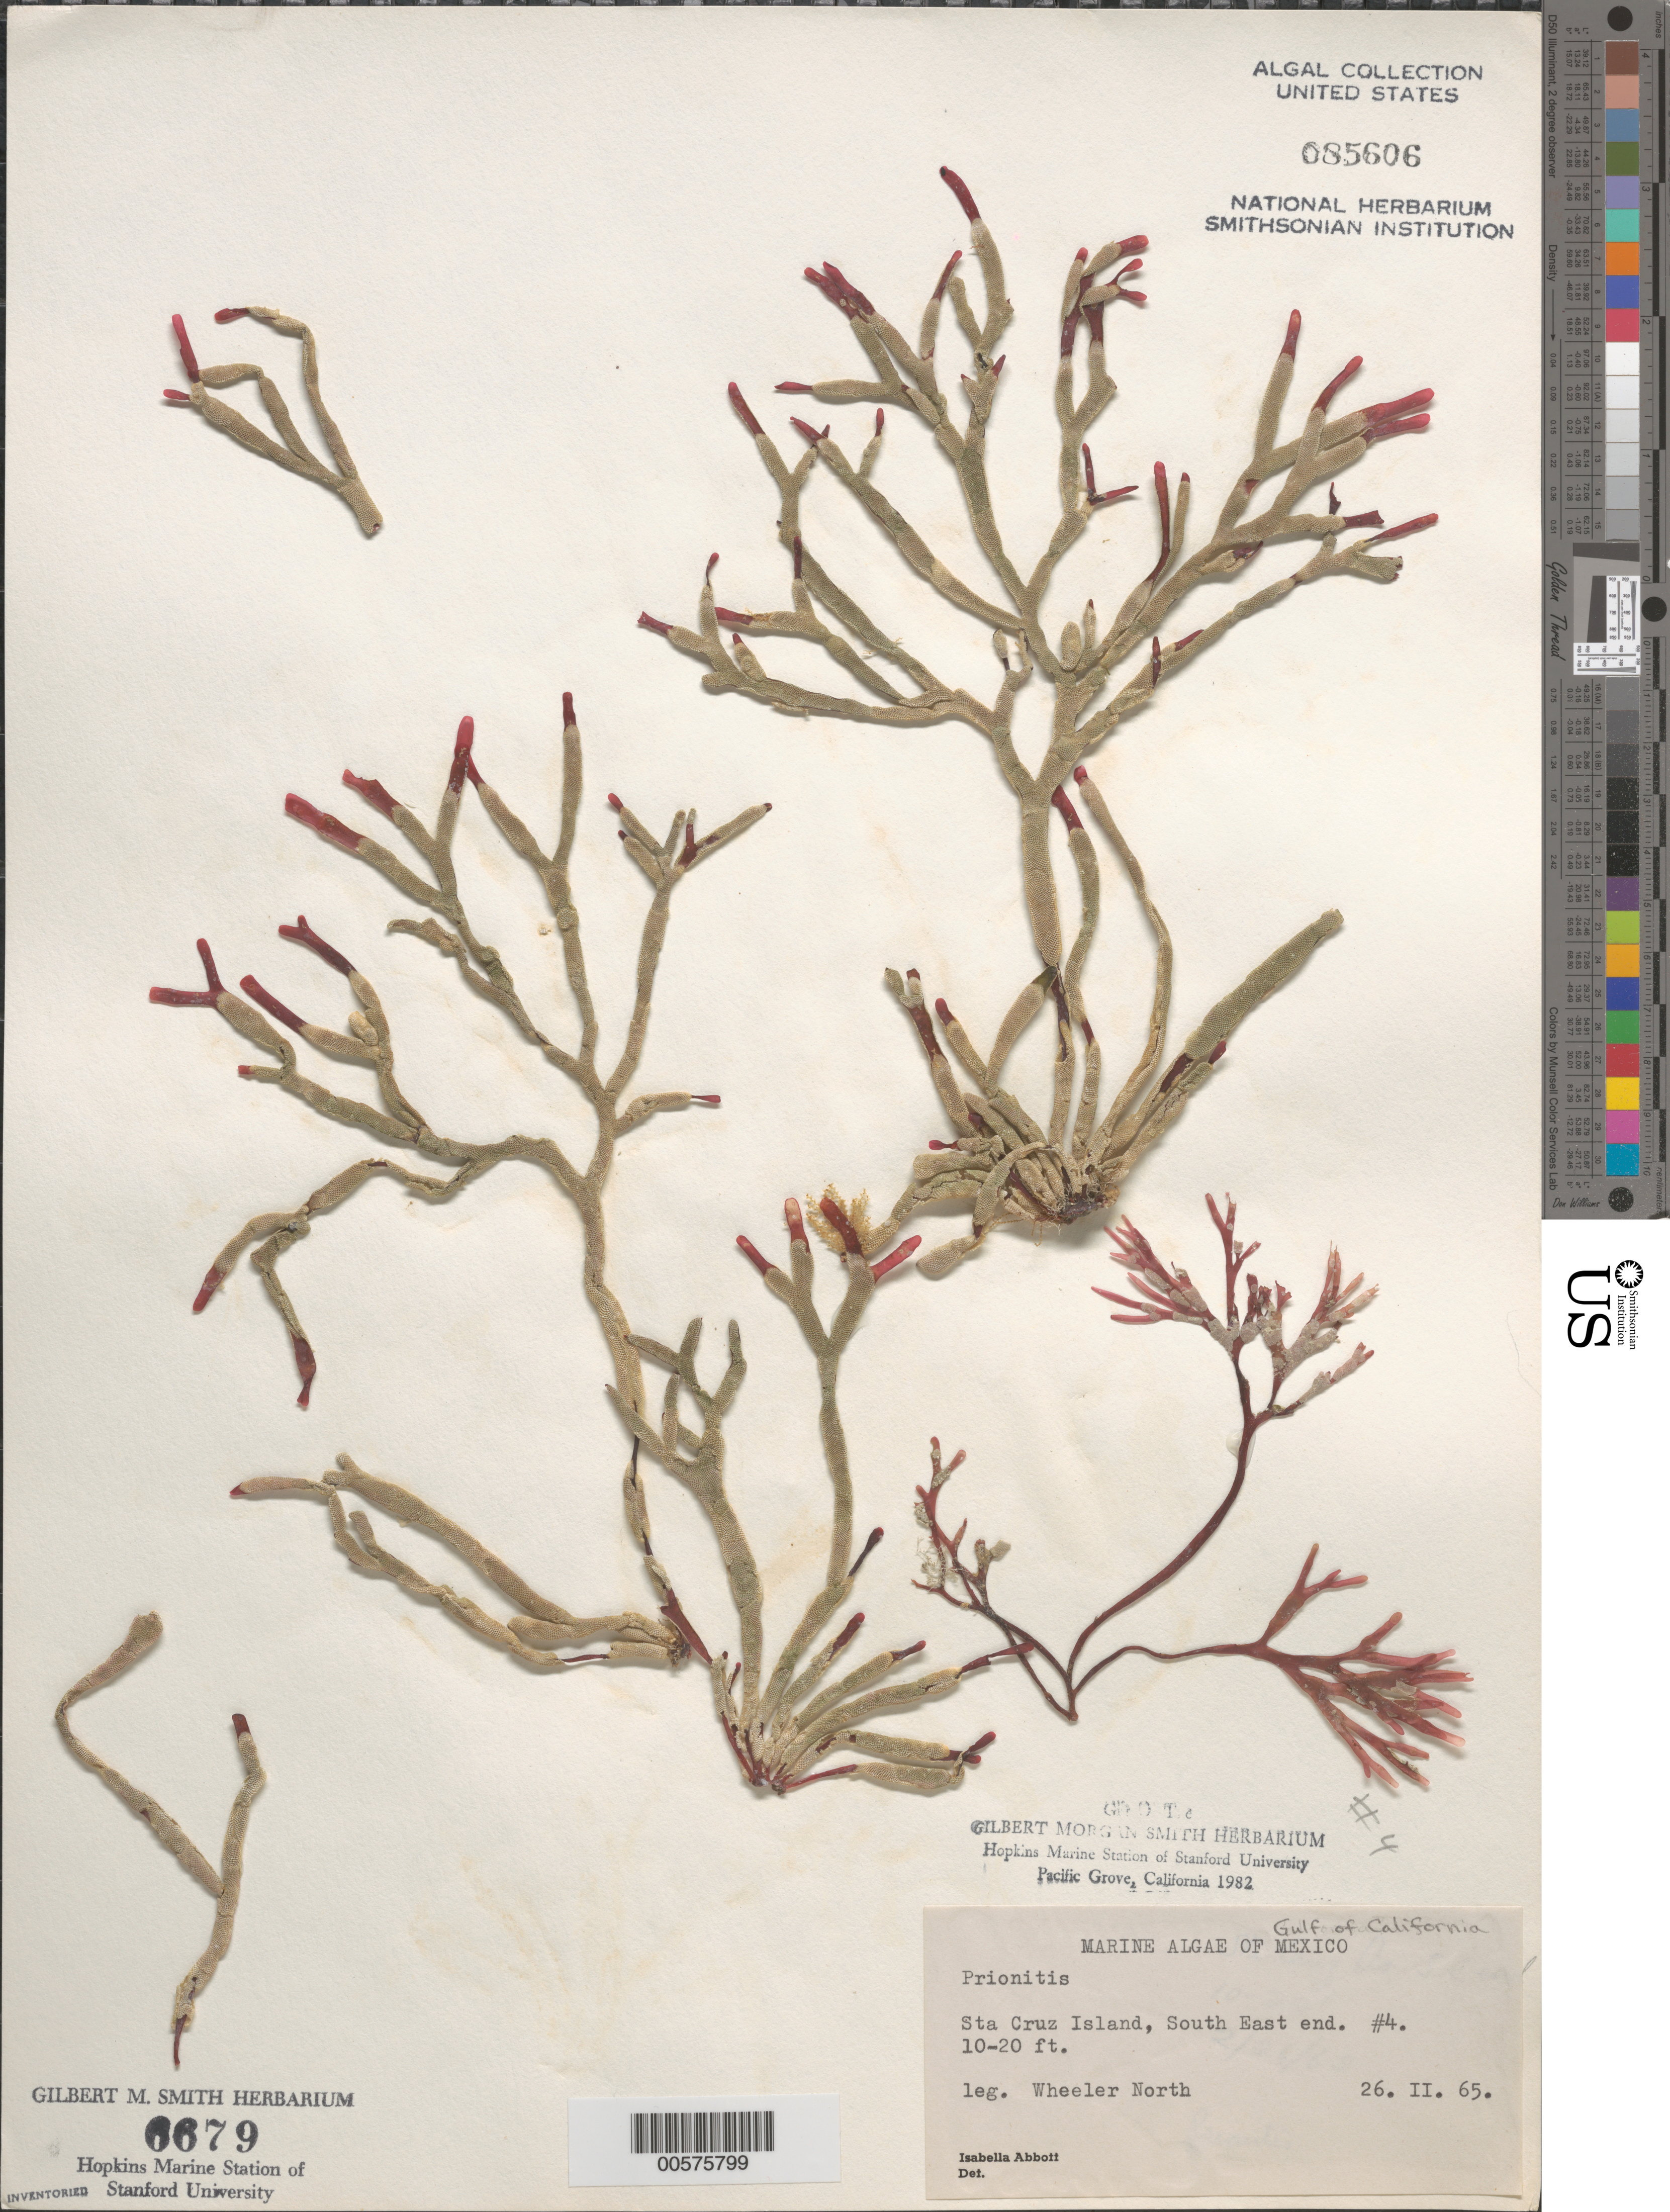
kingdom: Plantae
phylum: Rhodophyta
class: Florideophyceae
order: Cryptonemiales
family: Cryptonemiaceae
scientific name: Prionitis sp.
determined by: Abbott, Isabella A.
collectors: W. North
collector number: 4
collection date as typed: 26 Feb 1965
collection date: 1965-02-26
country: Mexico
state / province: Baja California Sur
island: Isla Santa Cruz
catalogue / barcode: US 85606